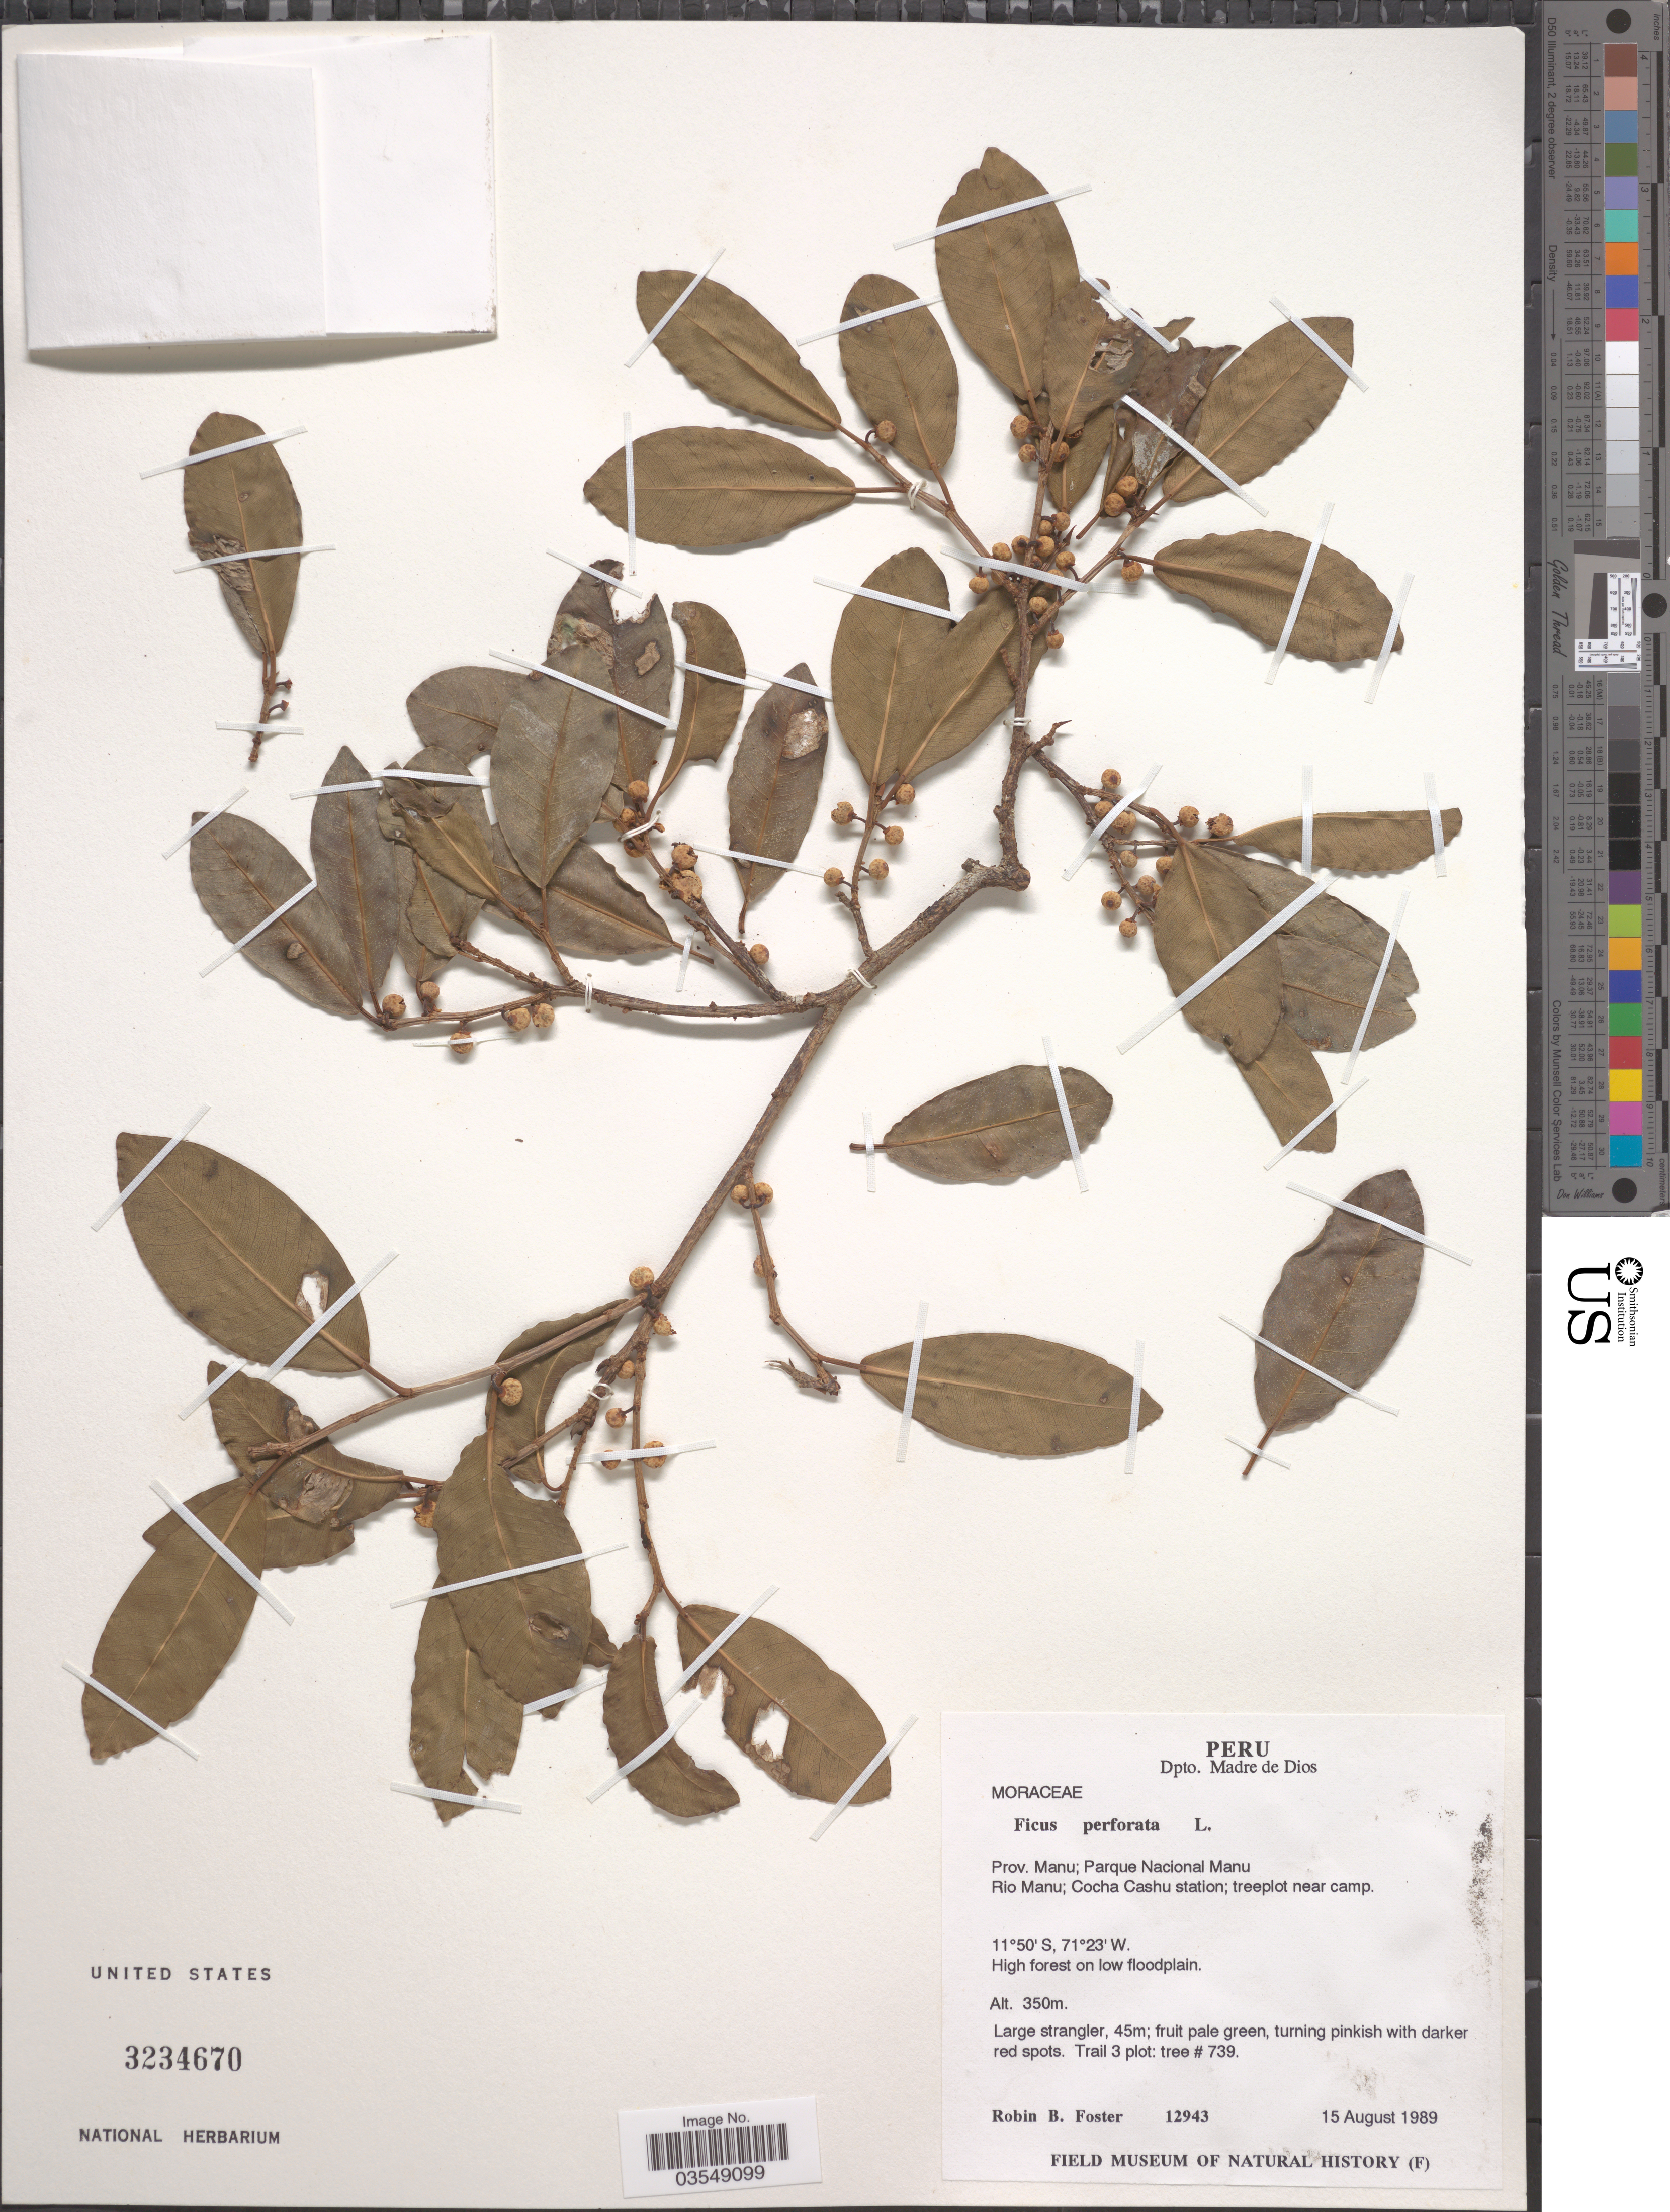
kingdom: Plantae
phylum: Tracheophyta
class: Magnoliopsida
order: Rosales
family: Moraceae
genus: Ficus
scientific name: Ficus pallida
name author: Vahl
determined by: Cardoso Pederneiras, L.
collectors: R. B. Foster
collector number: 12943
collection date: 1989-08-15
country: Peru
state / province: Madre de Dios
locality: Dpto. Madre de Dios. Prov. Manu; Parque Nacional Manu. Río Manu; Cocha Cashu station; treeplot near camp.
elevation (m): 350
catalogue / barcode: US 3234670